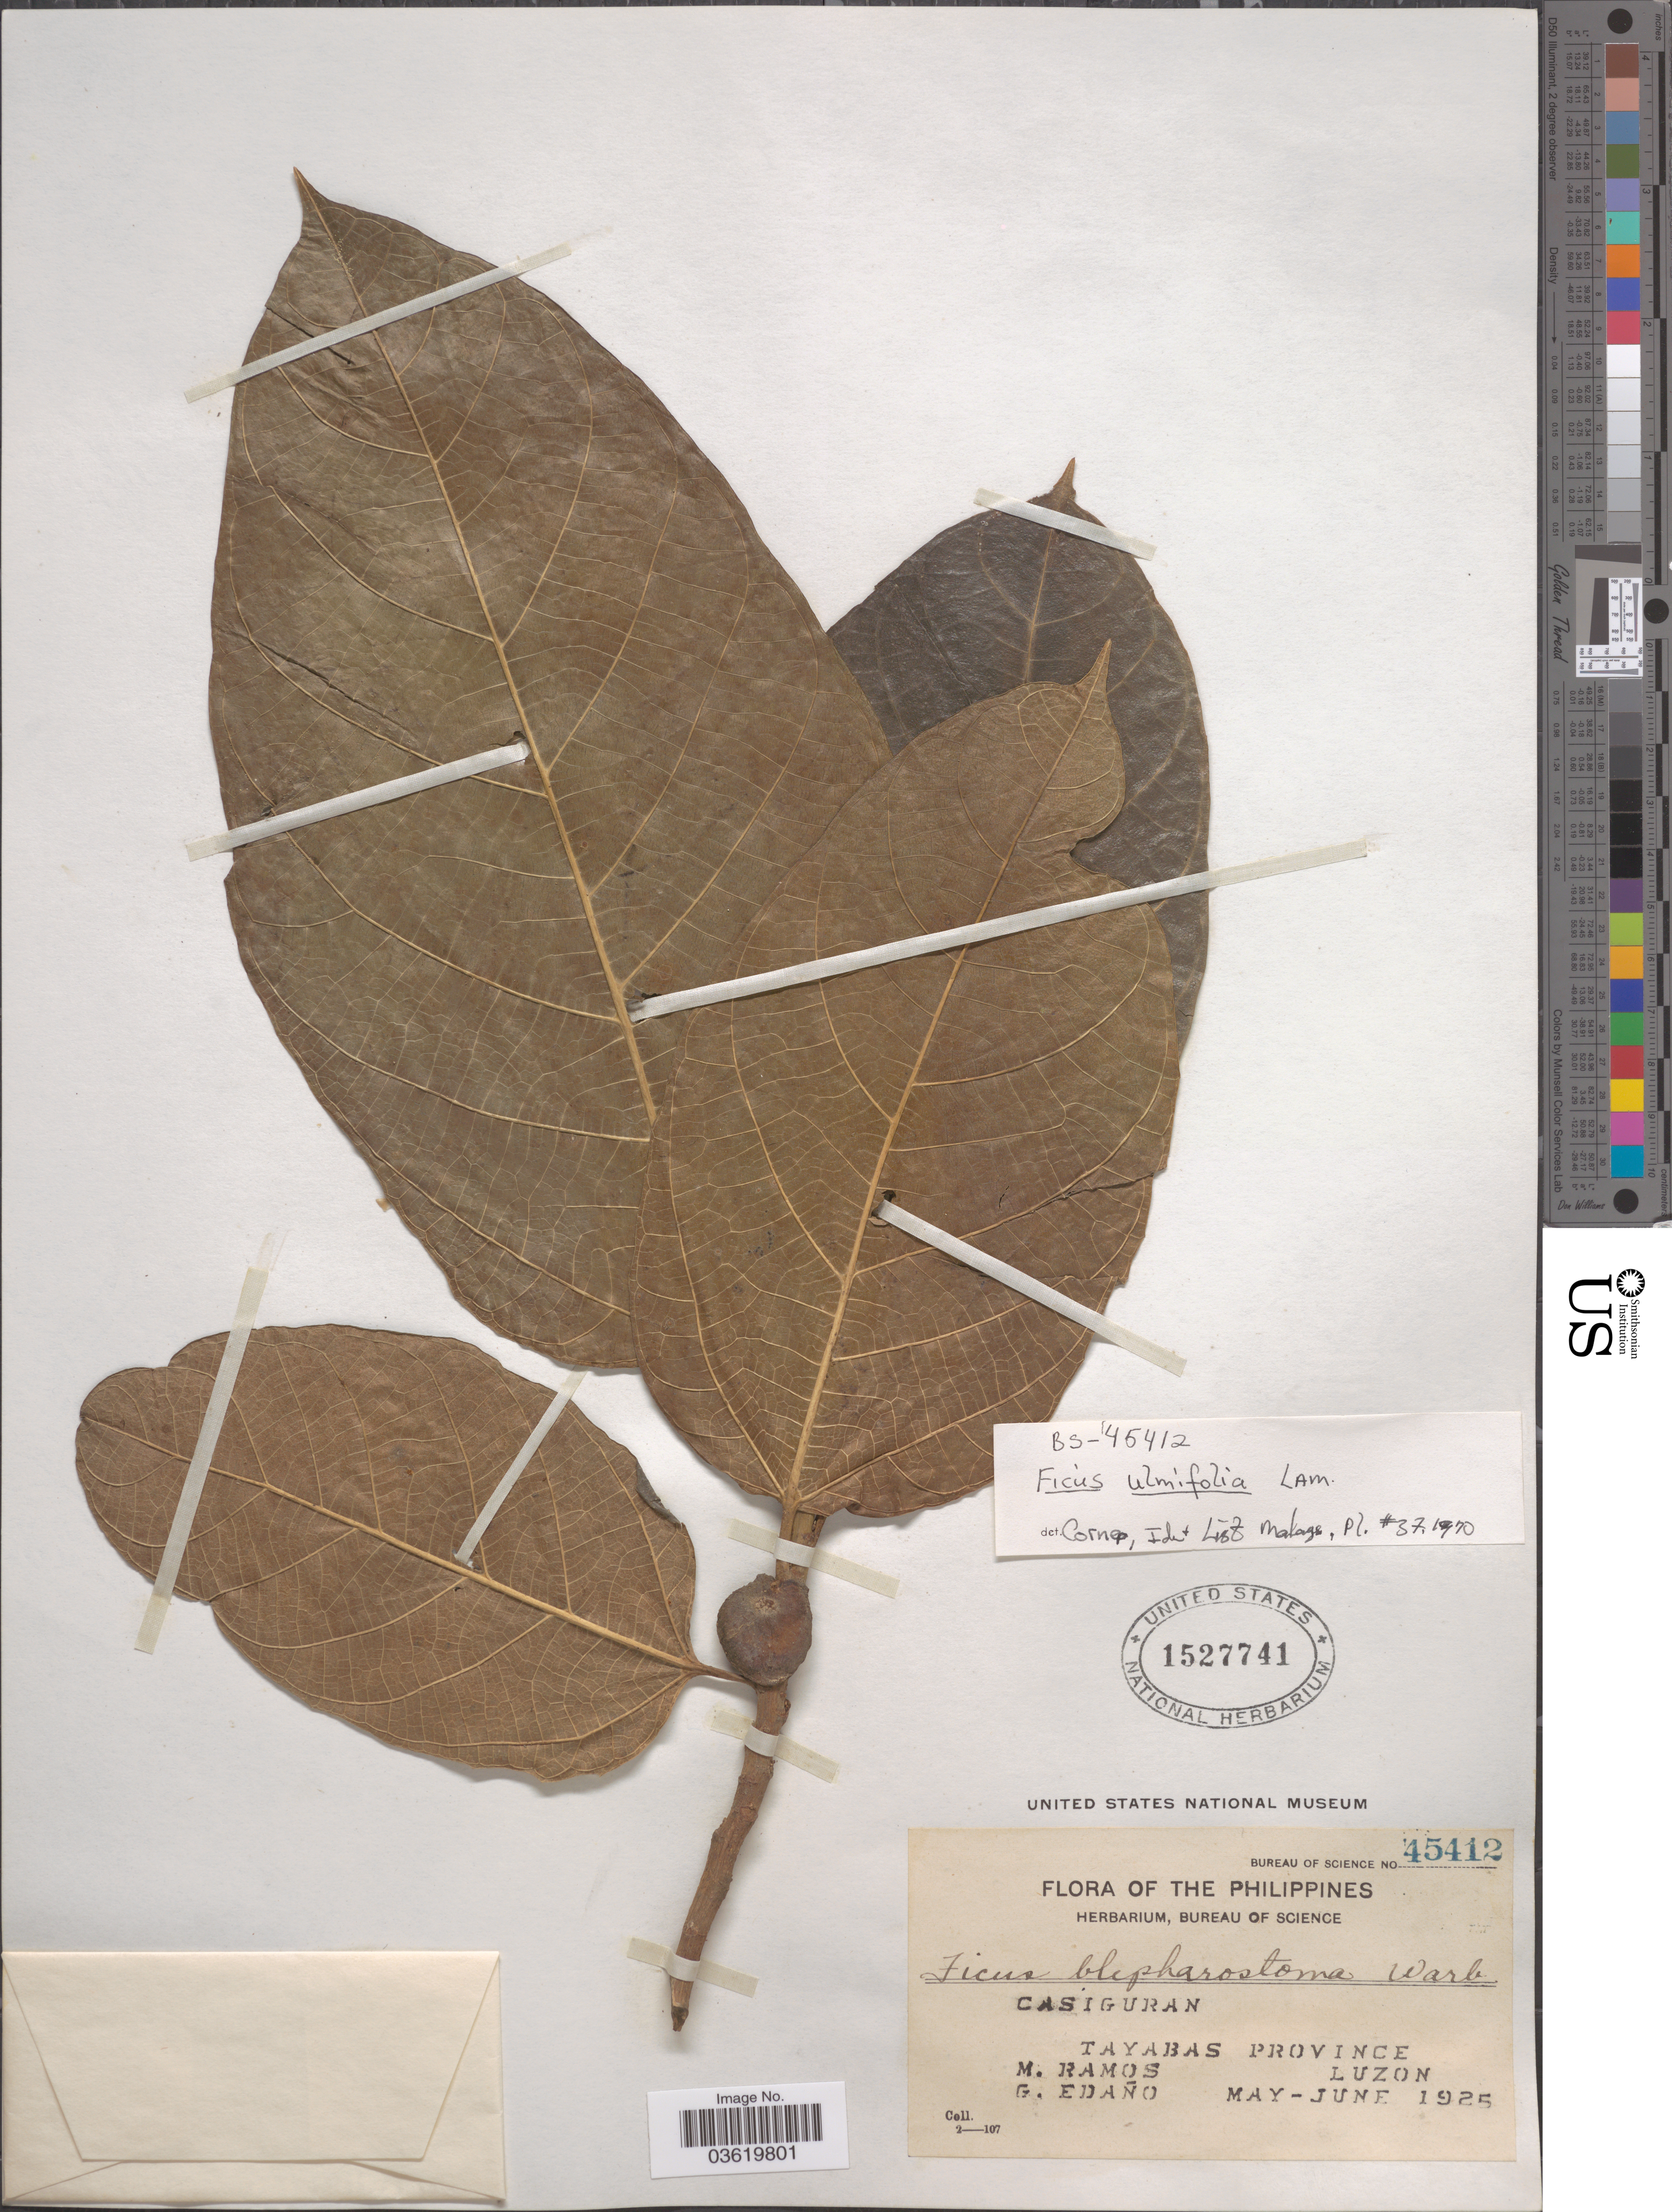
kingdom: Plantae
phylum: Tracheophyta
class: Magnoliopsida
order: Rosales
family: Moraceae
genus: Ficus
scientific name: Ficus ulmifolia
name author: Lam.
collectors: M. Ramos & G. Edaño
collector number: Bureau of Science 45412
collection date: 1925-05/1925-06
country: Philippines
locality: Casiguran. Tayabas Province Luzon.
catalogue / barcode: US 1527741